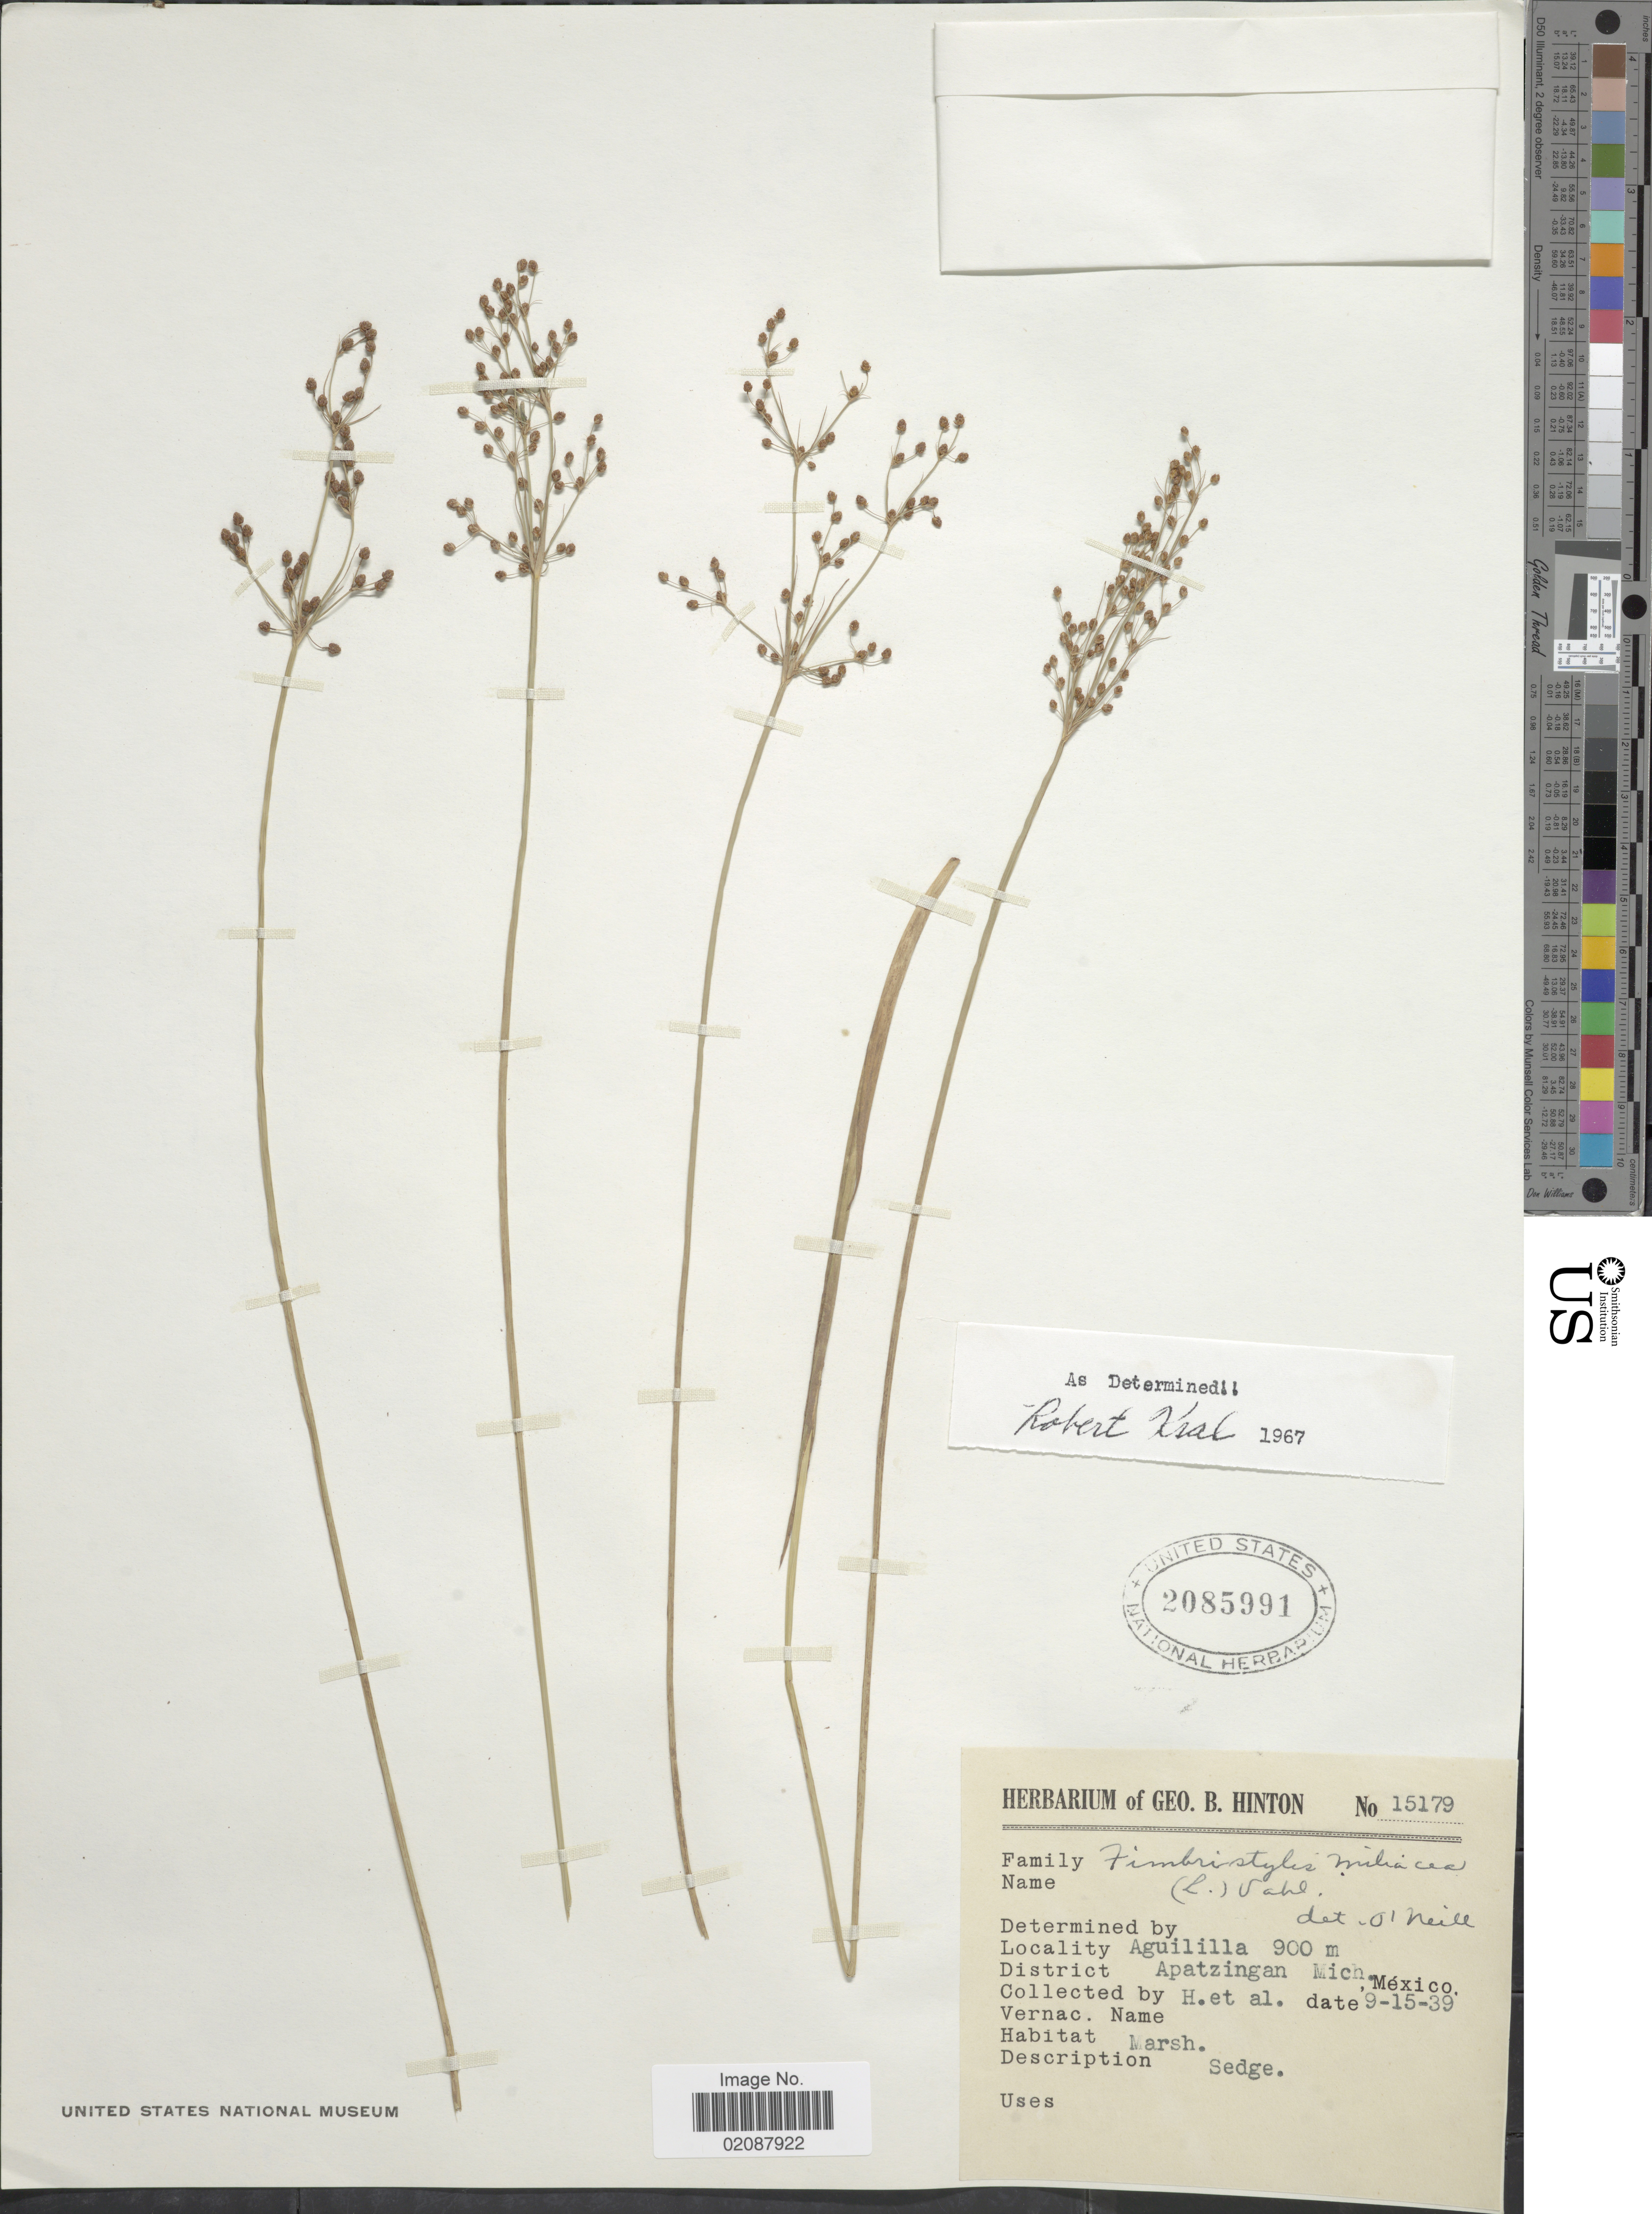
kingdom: Plantae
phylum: Tracheophyta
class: Liliopsida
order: Poales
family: Cyperaceae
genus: Fimbristylis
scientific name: Fimbristylis littoralis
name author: Gaudich.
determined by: Strong, M. T., (US), Smithsonian Institution - National Museum of Natural History (UNITED STATES)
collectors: G. B. Hinton & et al.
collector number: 15179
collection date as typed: Transcribed d/m/y: 15/9/39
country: Mexico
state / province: Michoacán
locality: Aguililla. District Apatzingan Mich.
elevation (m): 900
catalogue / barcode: US 2085991